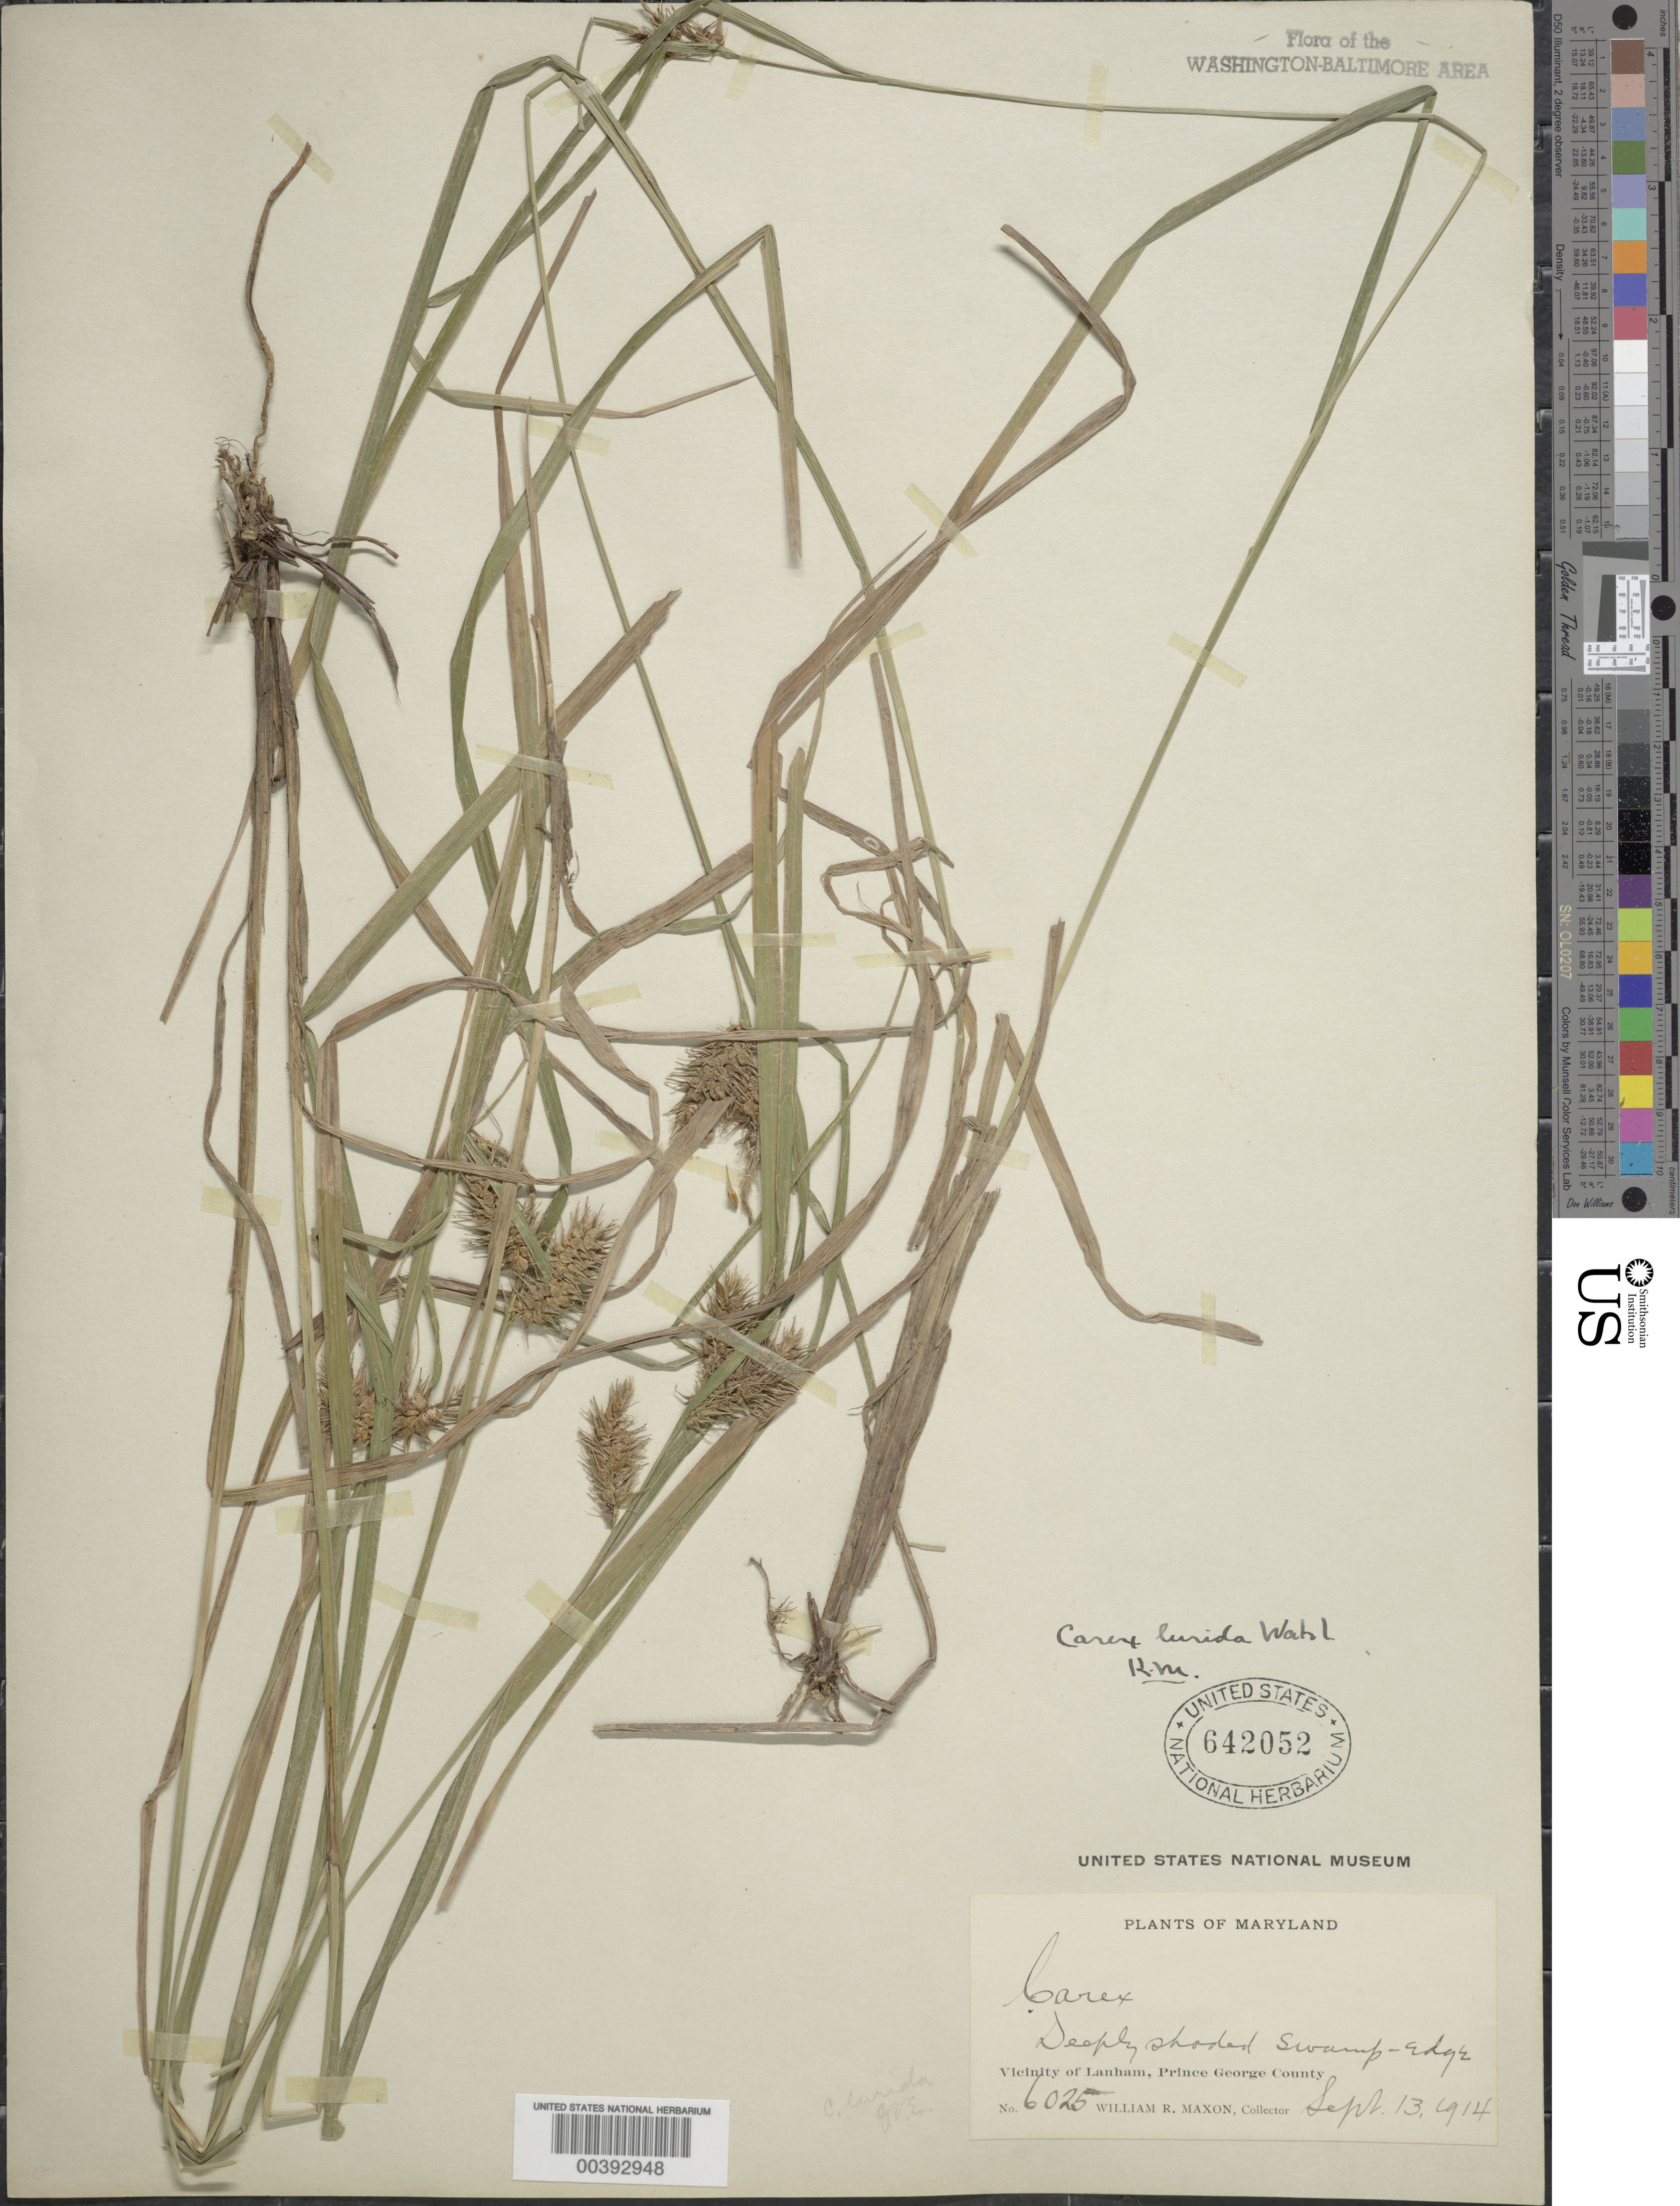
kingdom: Plantae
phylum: Tracheophyta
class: Liliopsida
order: Poales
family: Cyperaceae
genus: Carex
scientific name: Carex lurida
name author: Wahlenb.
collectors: W. R. Maxon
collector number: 6025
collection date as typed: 13 Sep 1914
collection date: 1914-09-13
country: United States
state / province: Maryland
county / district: Prince George's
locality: Lanham vicinity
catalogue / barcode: US 642052